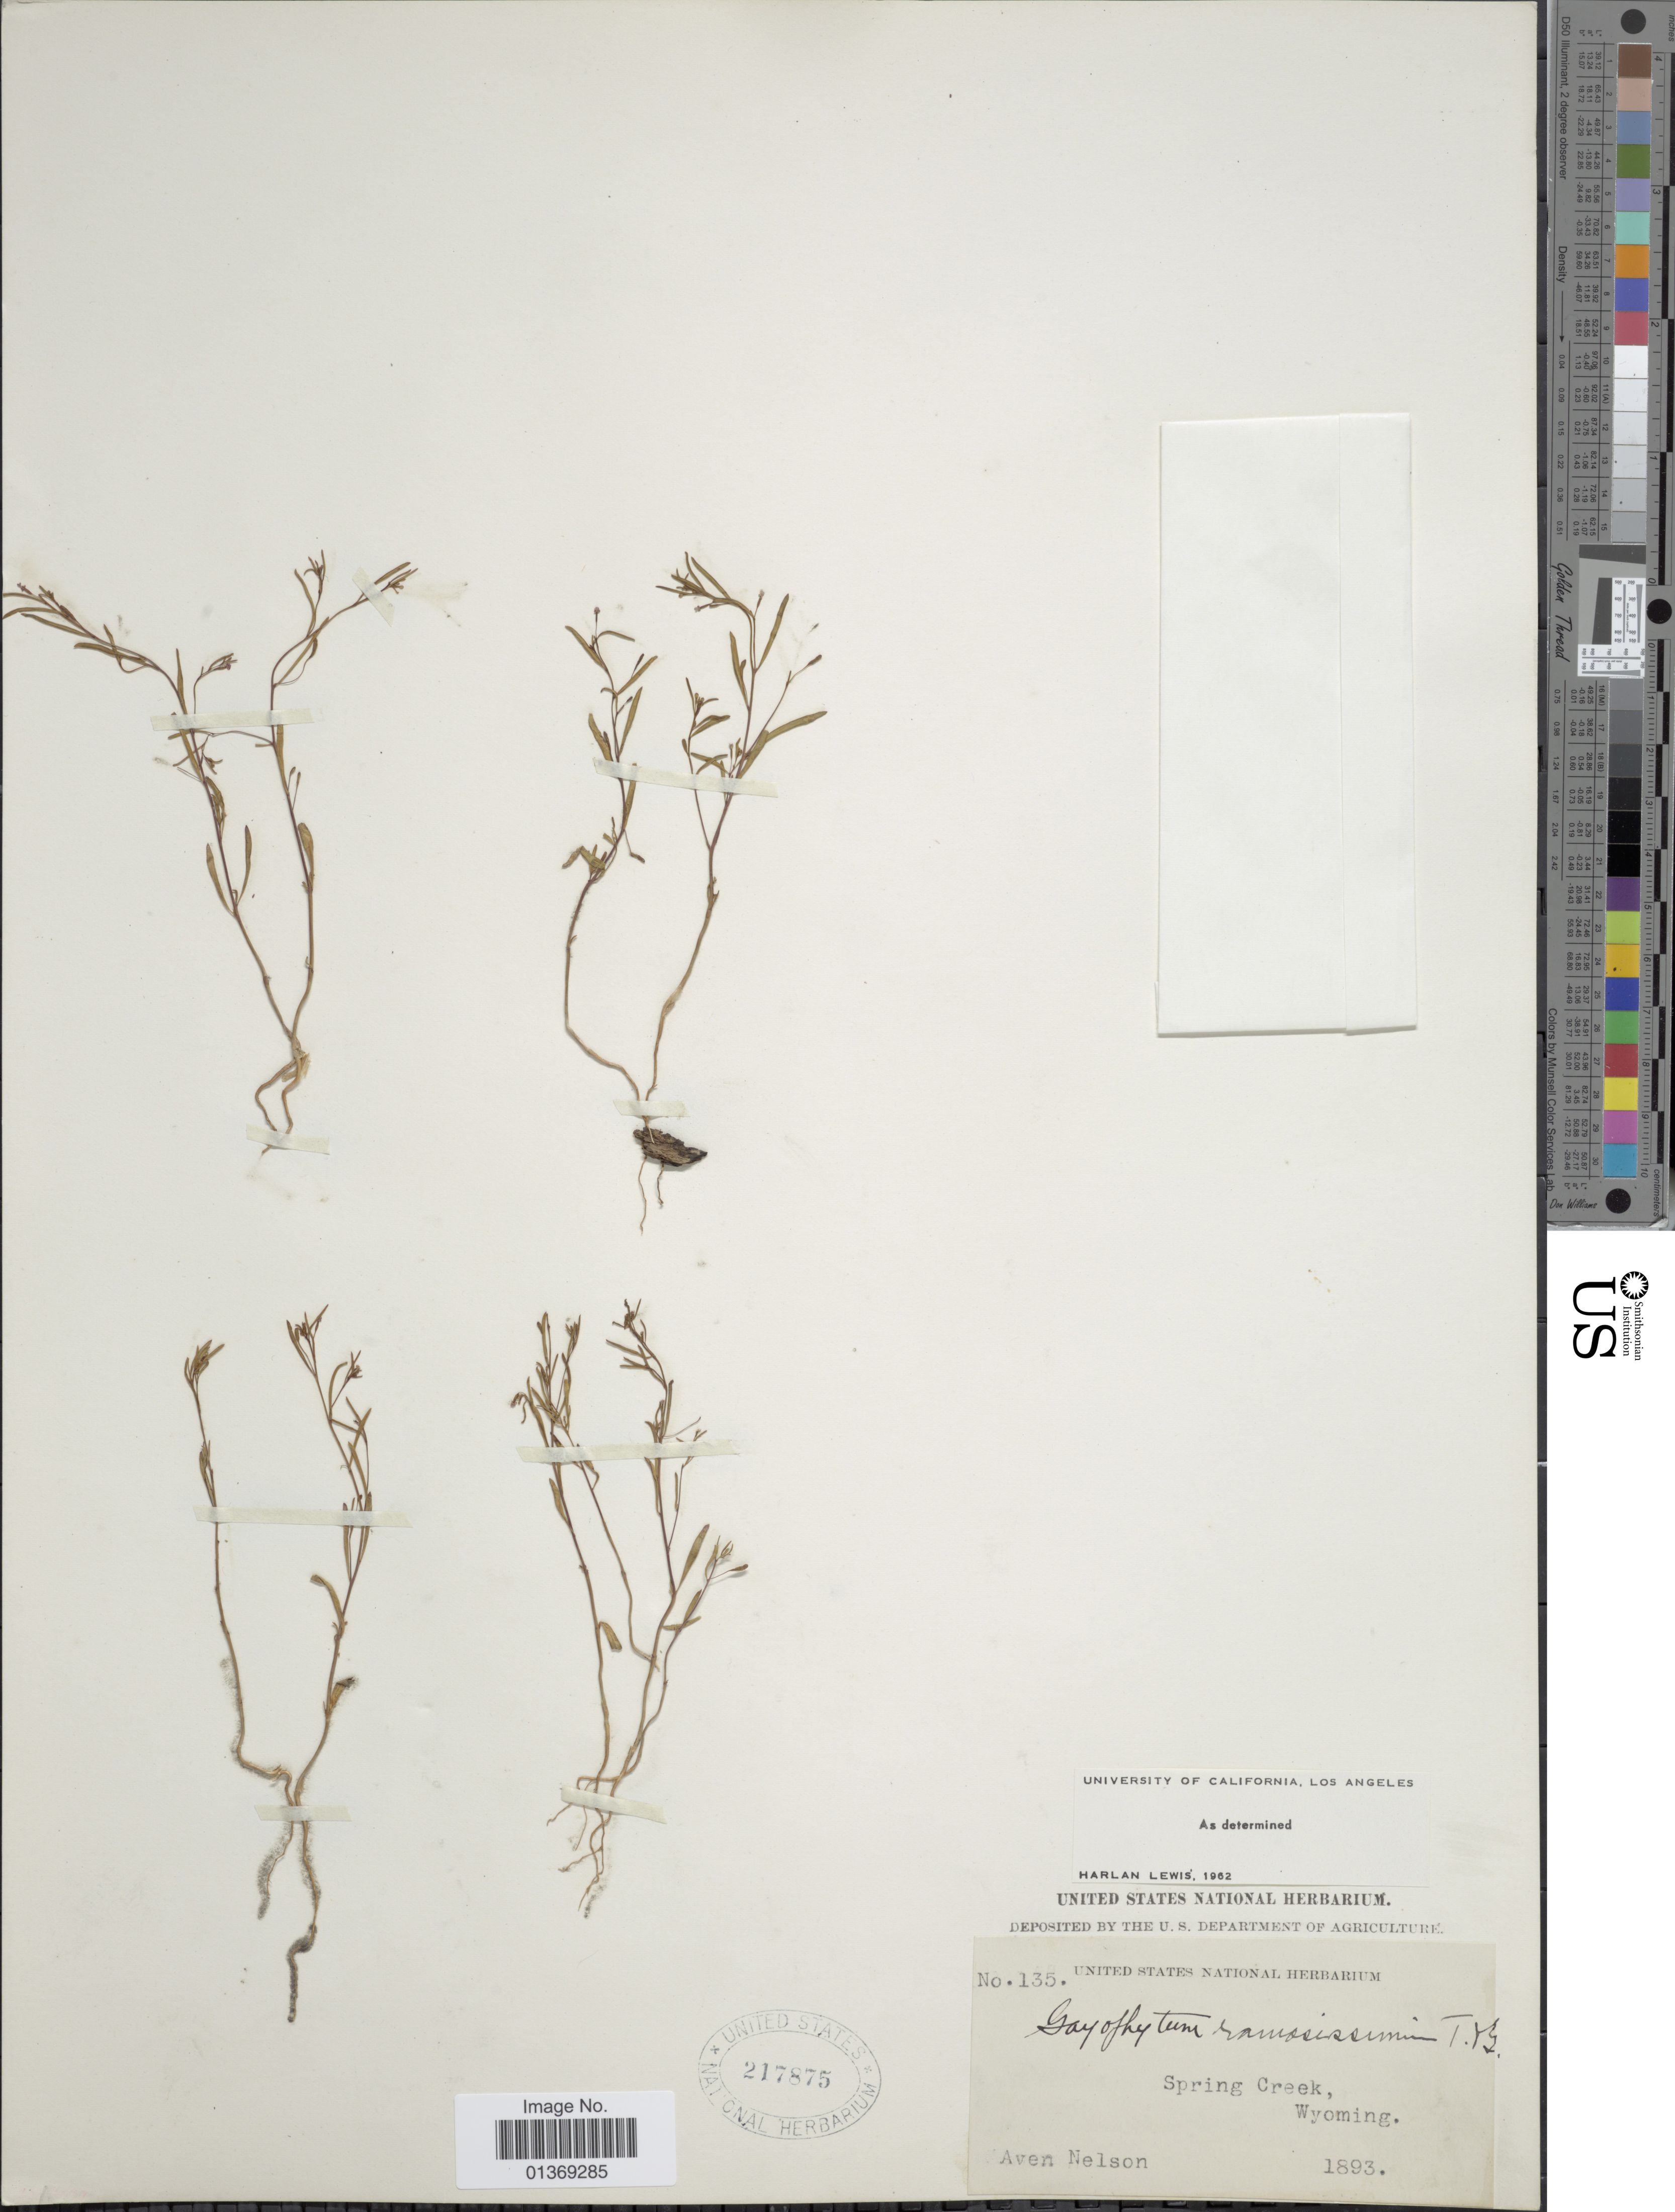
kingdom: Plantae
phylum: Tracheophyta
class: Magnoliopsida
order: Myrtales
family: Onagraceae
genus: Gayophytum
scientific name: Gayophytum ramosissimum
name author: Torr. & A. Gray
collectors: A. Nelson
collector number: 135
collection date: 1893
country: United States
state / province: Wyoming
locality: Spring Creek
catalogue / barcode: US 217875